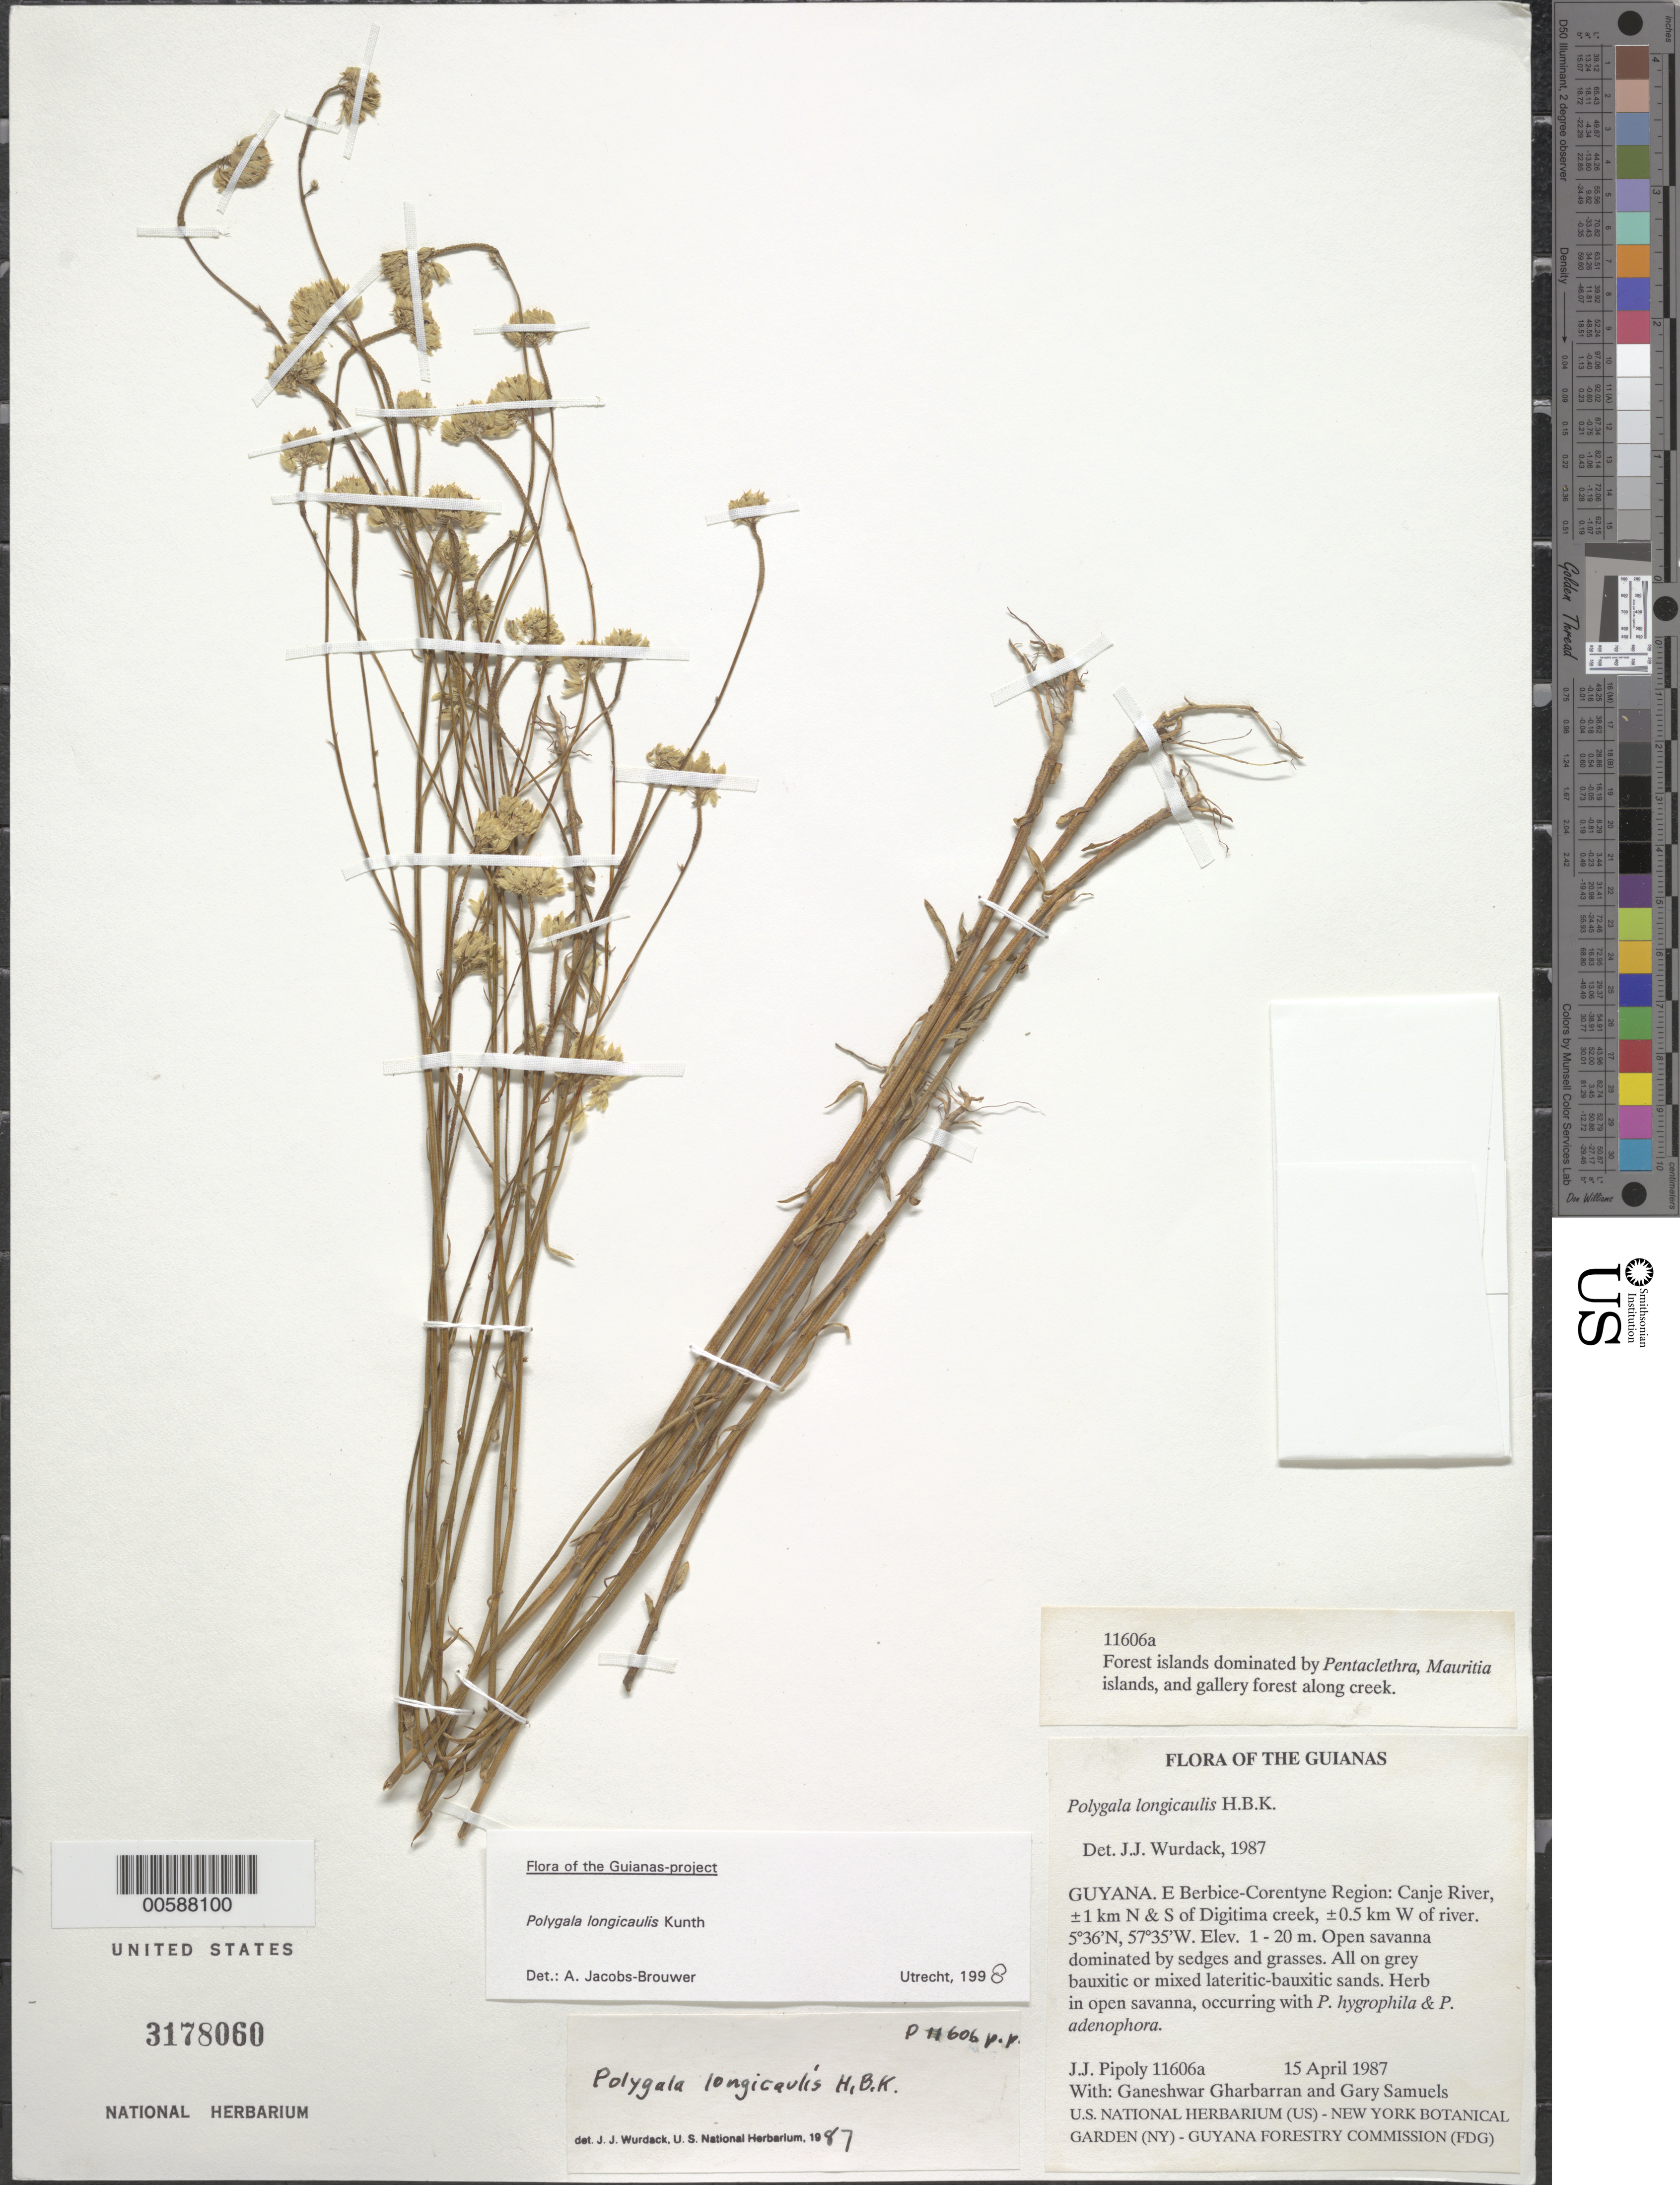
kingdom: Plantae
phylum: Tracheophyta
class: Magnoliopsida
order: Fabales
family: Polygalaceae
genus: Polygala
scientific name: Polygala longicaulis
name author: Kunth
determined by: Jacobs-Brouwer, A.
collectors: J. J. Pipoly, G. Gharbarran & G. Samuels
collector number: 11606 a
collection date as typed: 15 April 1987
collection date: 1987-04-15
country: Guyana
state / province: E. Berbice-Corentyne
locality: Canje River, ±1 km N & S of Digitima creek, ±0.5 km W of river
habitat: Open savanna dominated by sedges and grasses. All on grey bauxitic or mixed lateritic-bauxitic sands. Forest islands dominated by Pentaclethra, Mauritia islands, and gallery forest along creek.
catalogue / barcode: US 3178060